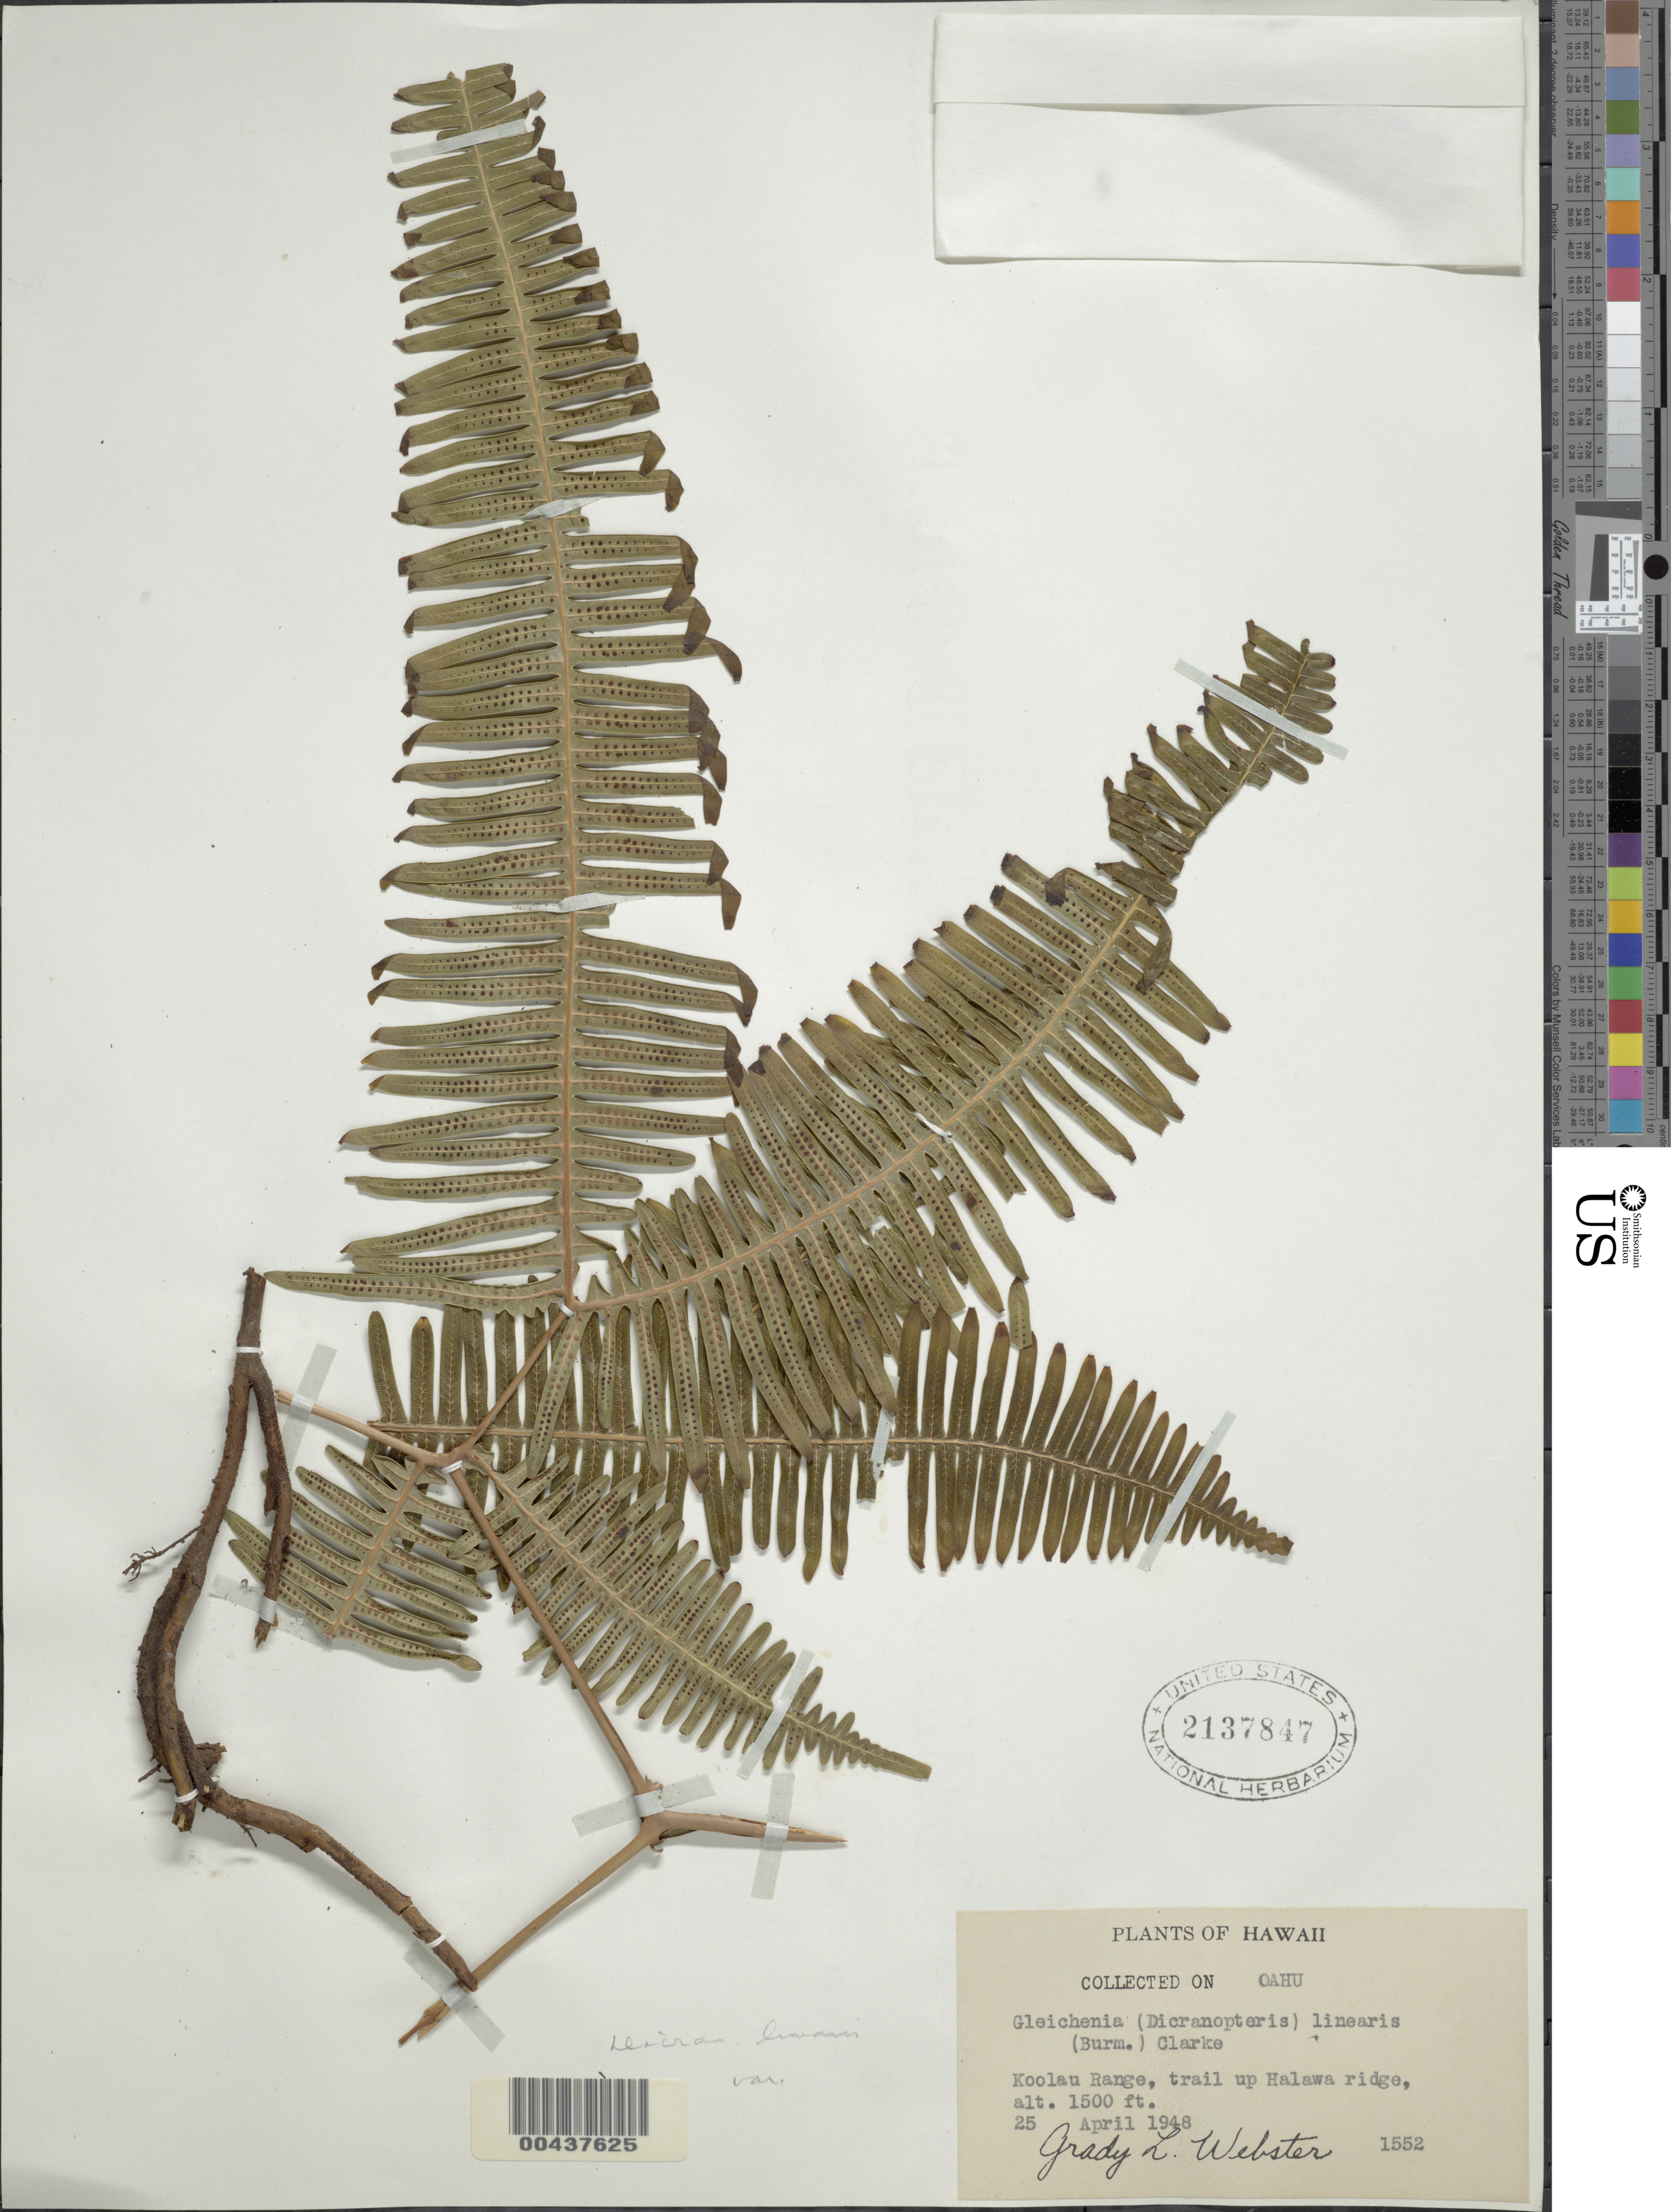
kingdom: Plantae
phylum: Tracheophyta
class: Polypodiopsida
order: Gleicheniales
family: Gleicheniaceae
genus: Dicranopteris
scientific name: Dicranopteris linearis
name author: (Burm. f.) Underw.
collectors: G. L. Webster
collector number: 1552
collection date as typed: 25 Apr 1948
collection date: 1948-04-25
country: United States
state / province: Hawaii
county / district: Honolulu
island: Oahu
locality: Koolau Range, trail up Halawa ridge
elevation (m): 457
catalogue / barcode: US 2137847